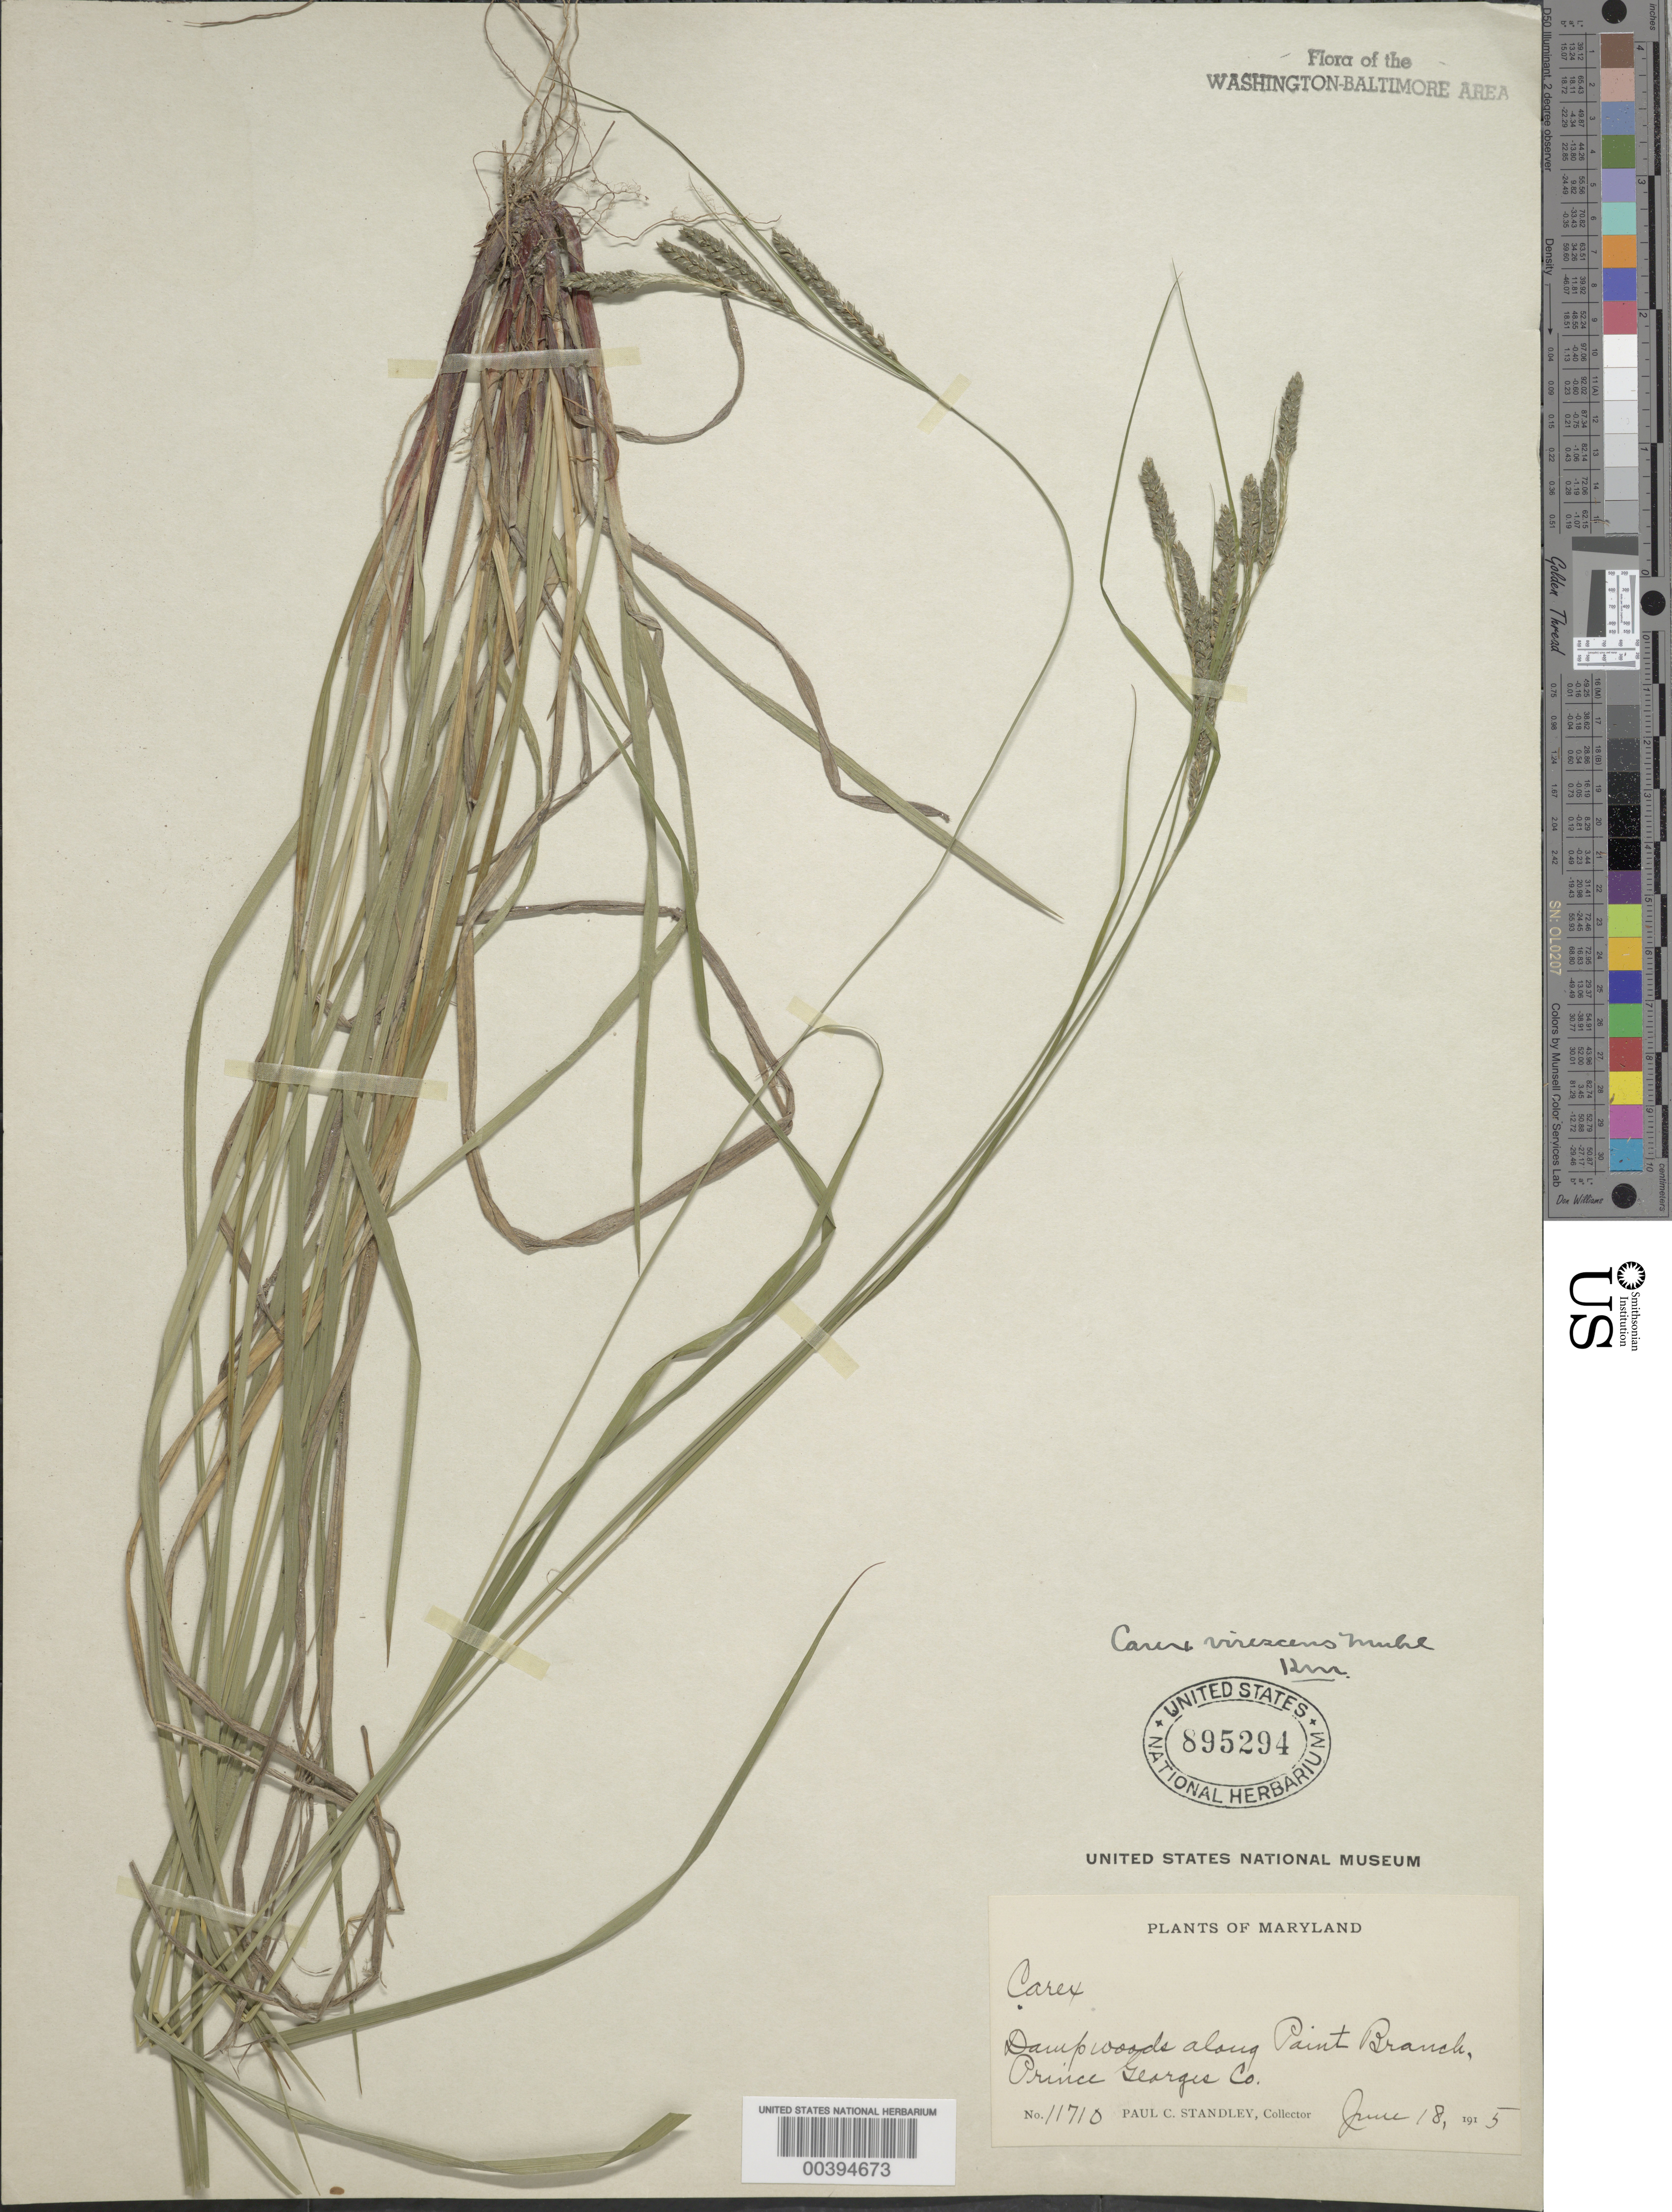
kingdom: Plantae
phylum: Tracheophyta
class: Liliopsida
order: Poales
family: Cyperaceae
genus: Carex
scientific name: Carex virescens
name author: Muhl. ex Willd.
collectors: P. C. Standley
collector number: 11710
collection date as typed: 18 Jun 1915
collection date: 1915-06-18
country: United States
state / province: Maryland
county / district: Prince George's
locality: Paint Branch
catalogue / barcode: US 895294